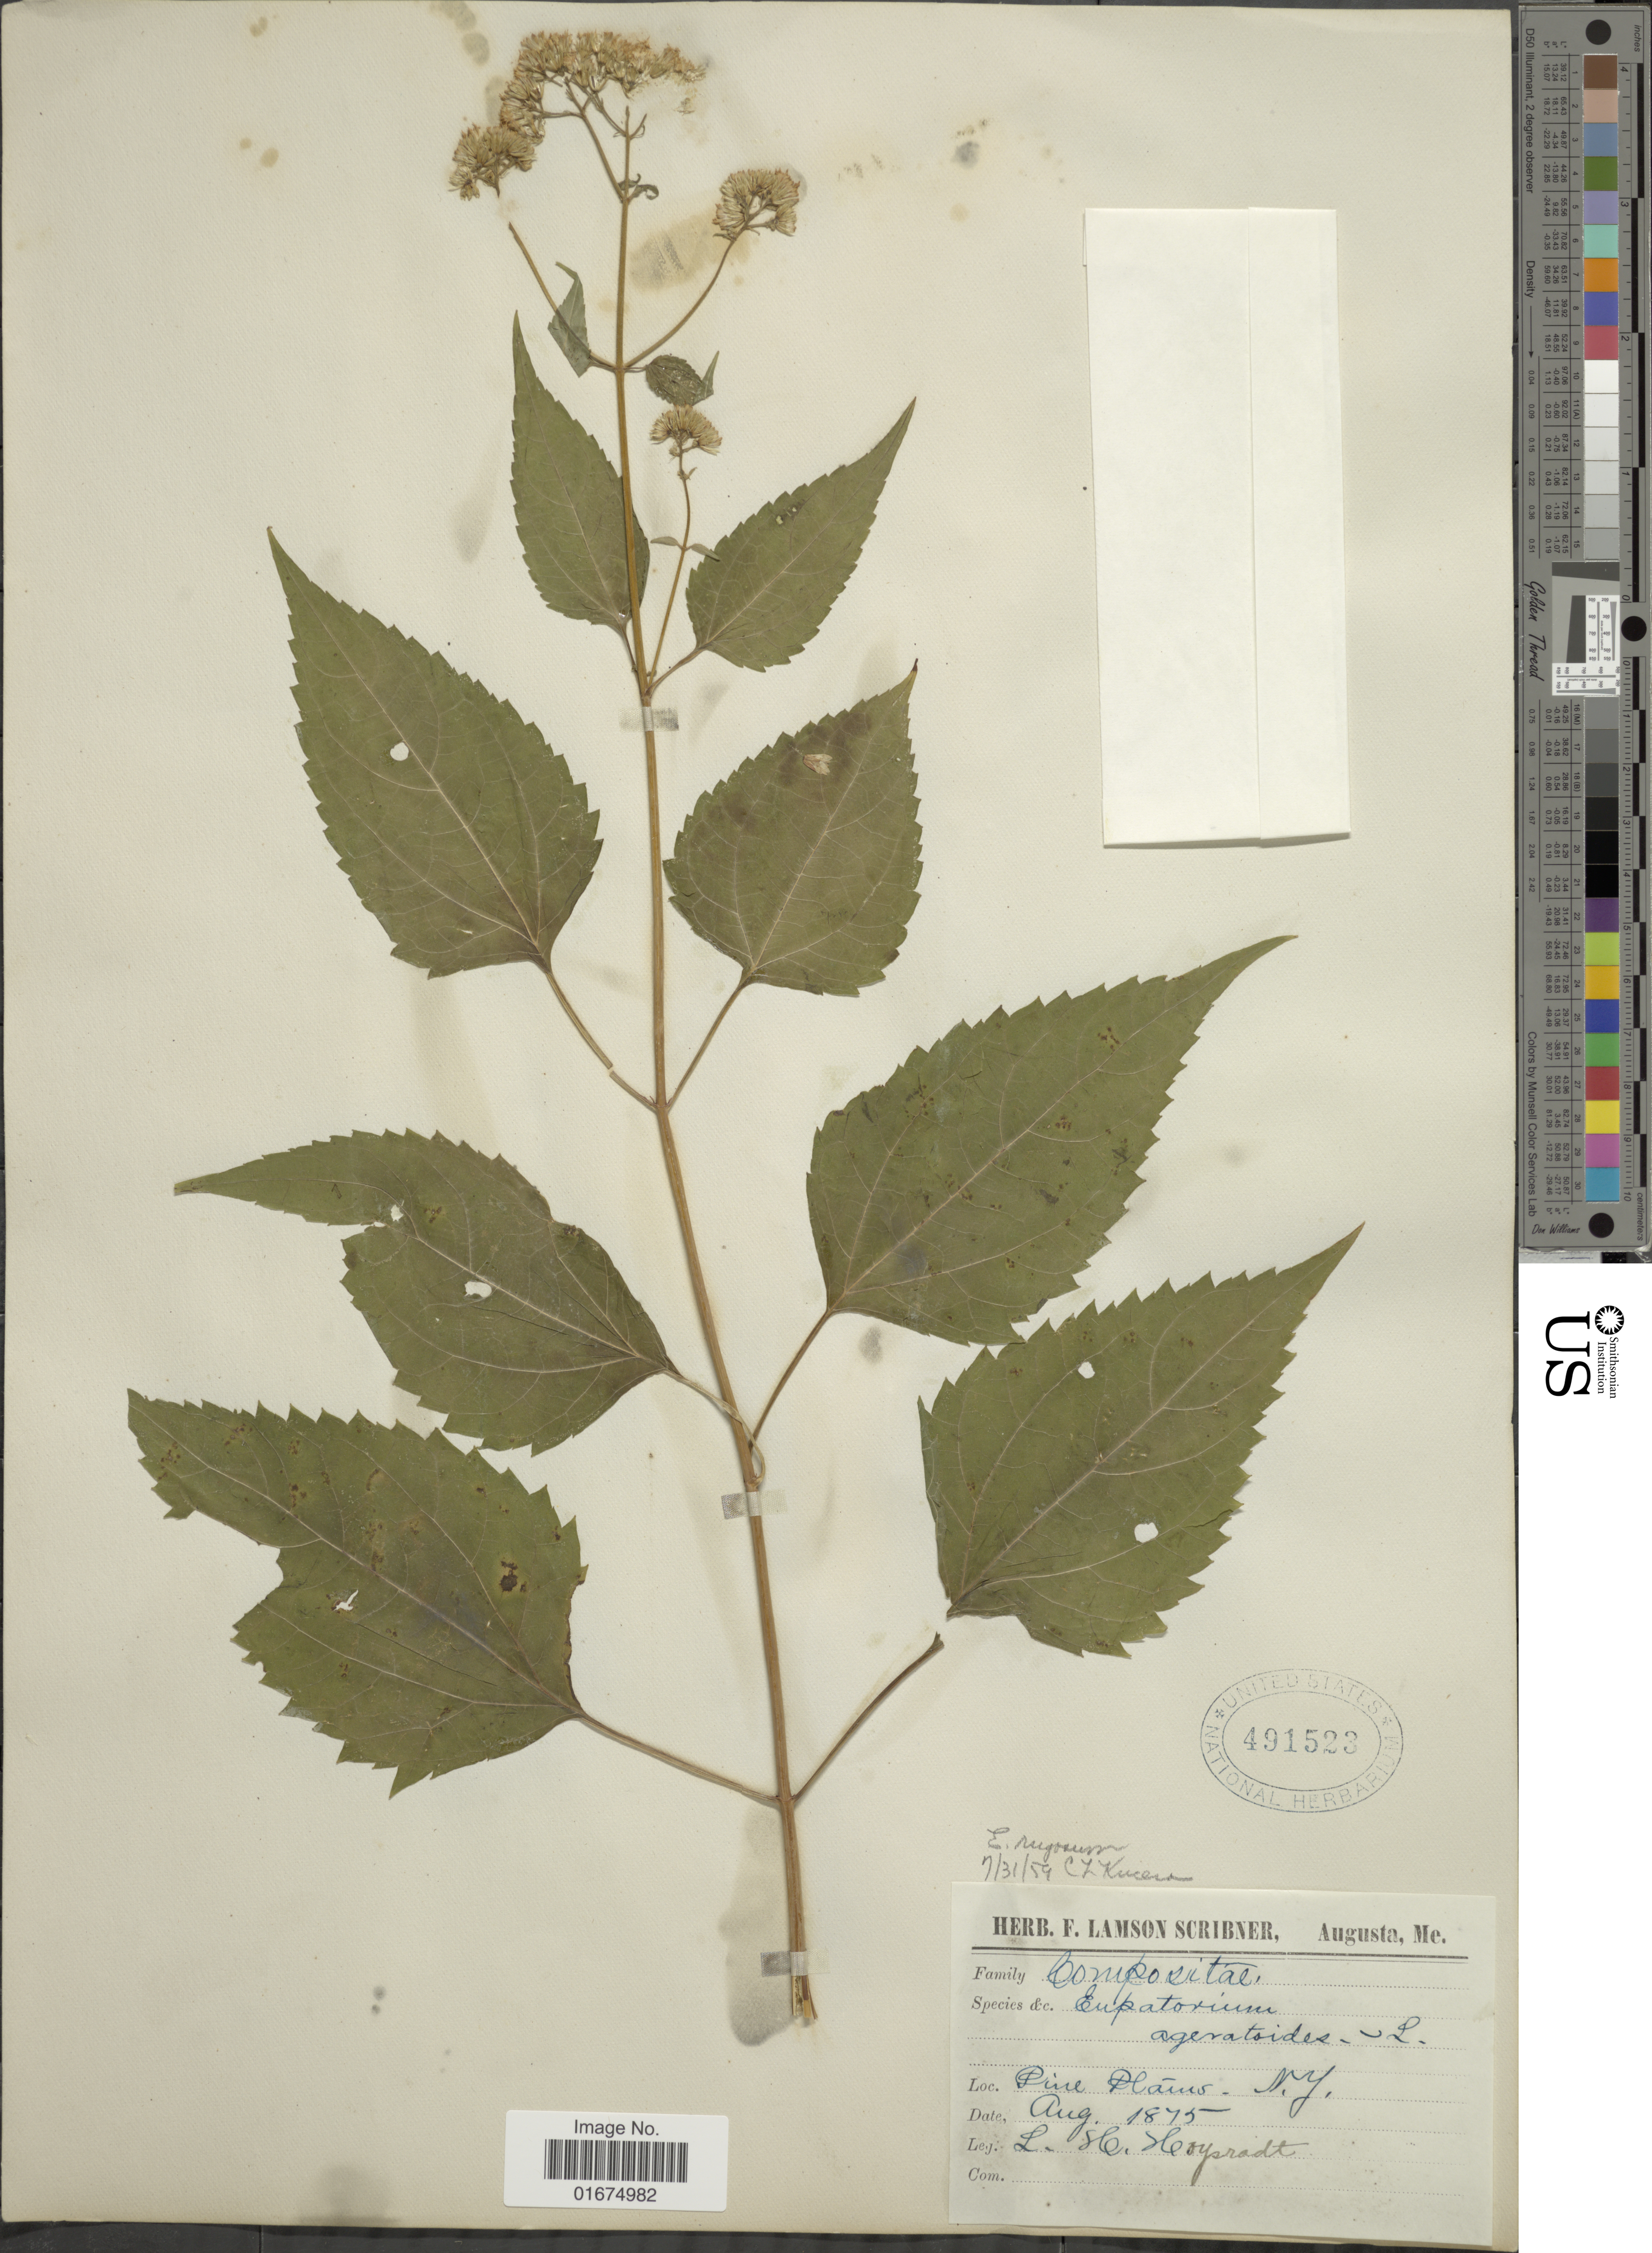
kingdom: Plantae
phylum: Tracheophyta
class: Magnoliopsida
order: Asterales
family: Asteraceae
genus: Ageratina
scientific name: Ageratina altissima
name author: (L.) R.M. King & H. Rob.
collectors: L. Hoysradt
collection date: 1875-08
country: United States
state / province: New York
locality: Pine Plains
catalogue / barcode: US 491523